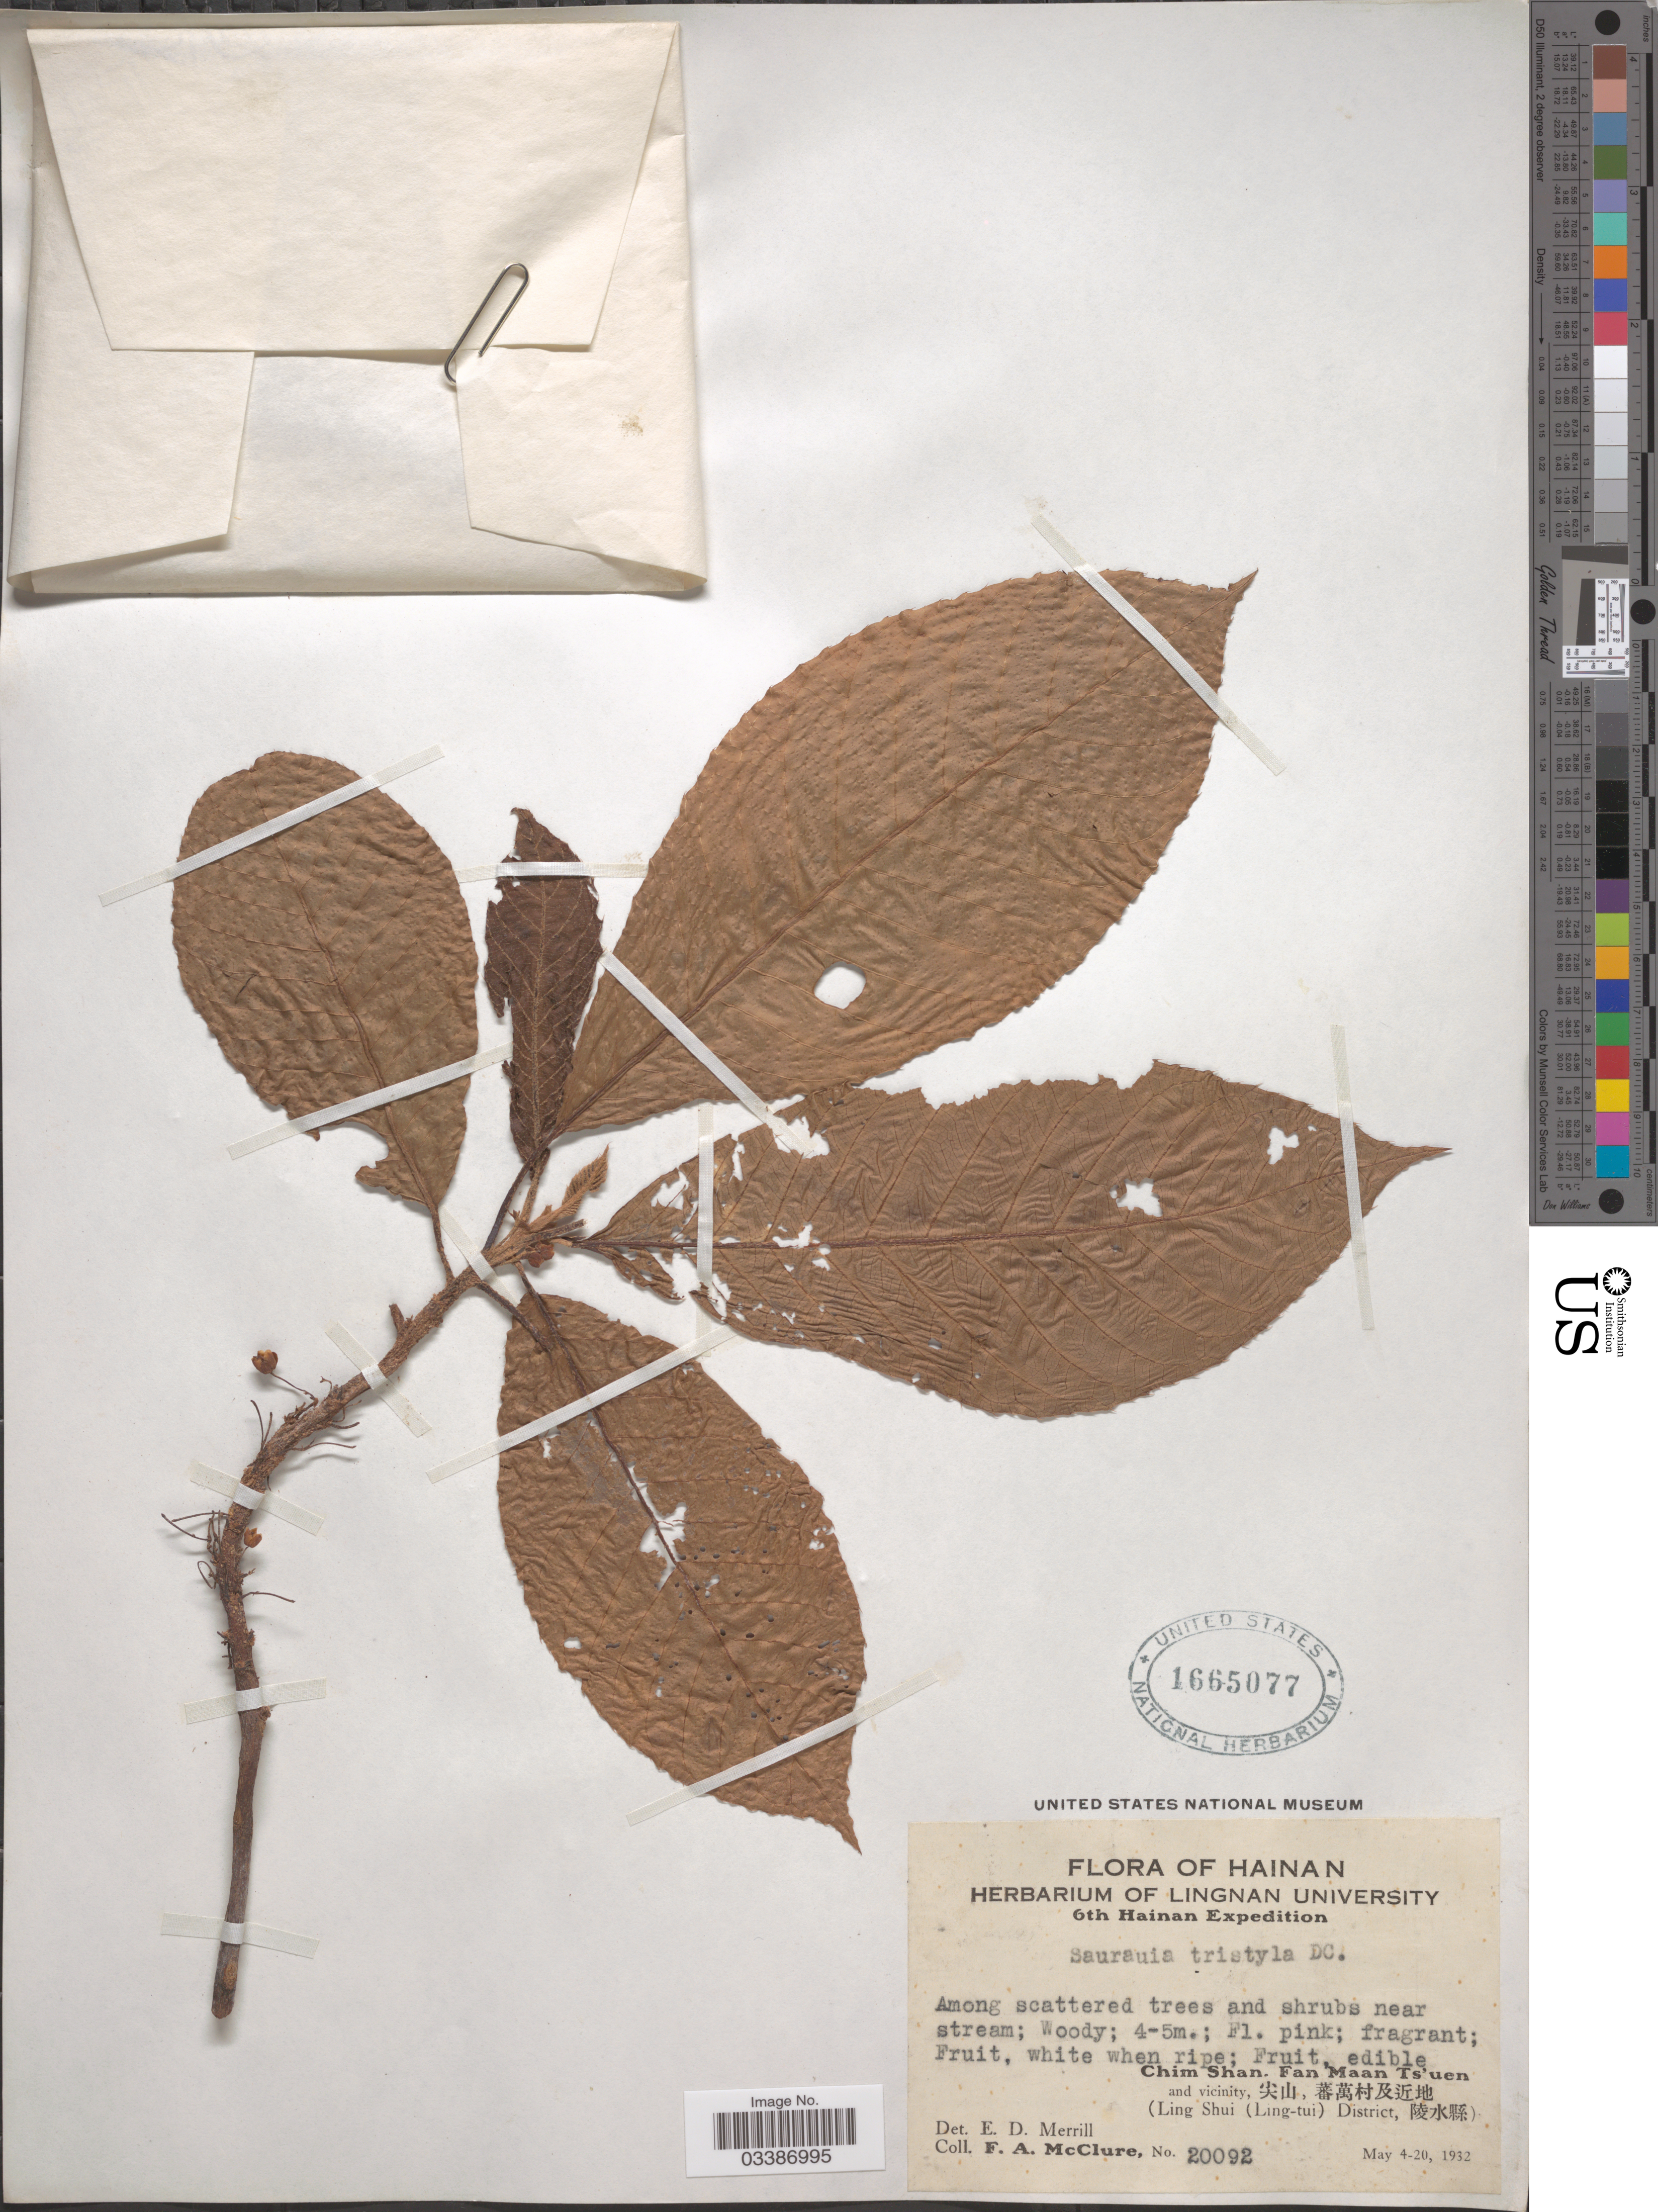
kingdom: Plantae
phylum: Tracheophyta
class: Magnoliopsida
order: Ericales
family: Actinidiaceae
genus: Saurauia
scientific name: Saurauia tristyla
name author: DC.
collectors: F. A. McClure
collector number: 20092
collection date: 1932-05-04/1932-05-20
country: China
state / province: Hainan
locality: Chim Shan. Fan Maan Ts'uen and vicinity, X. (Ling Shui (Ling-tui District, X).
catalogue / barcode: US 1665077